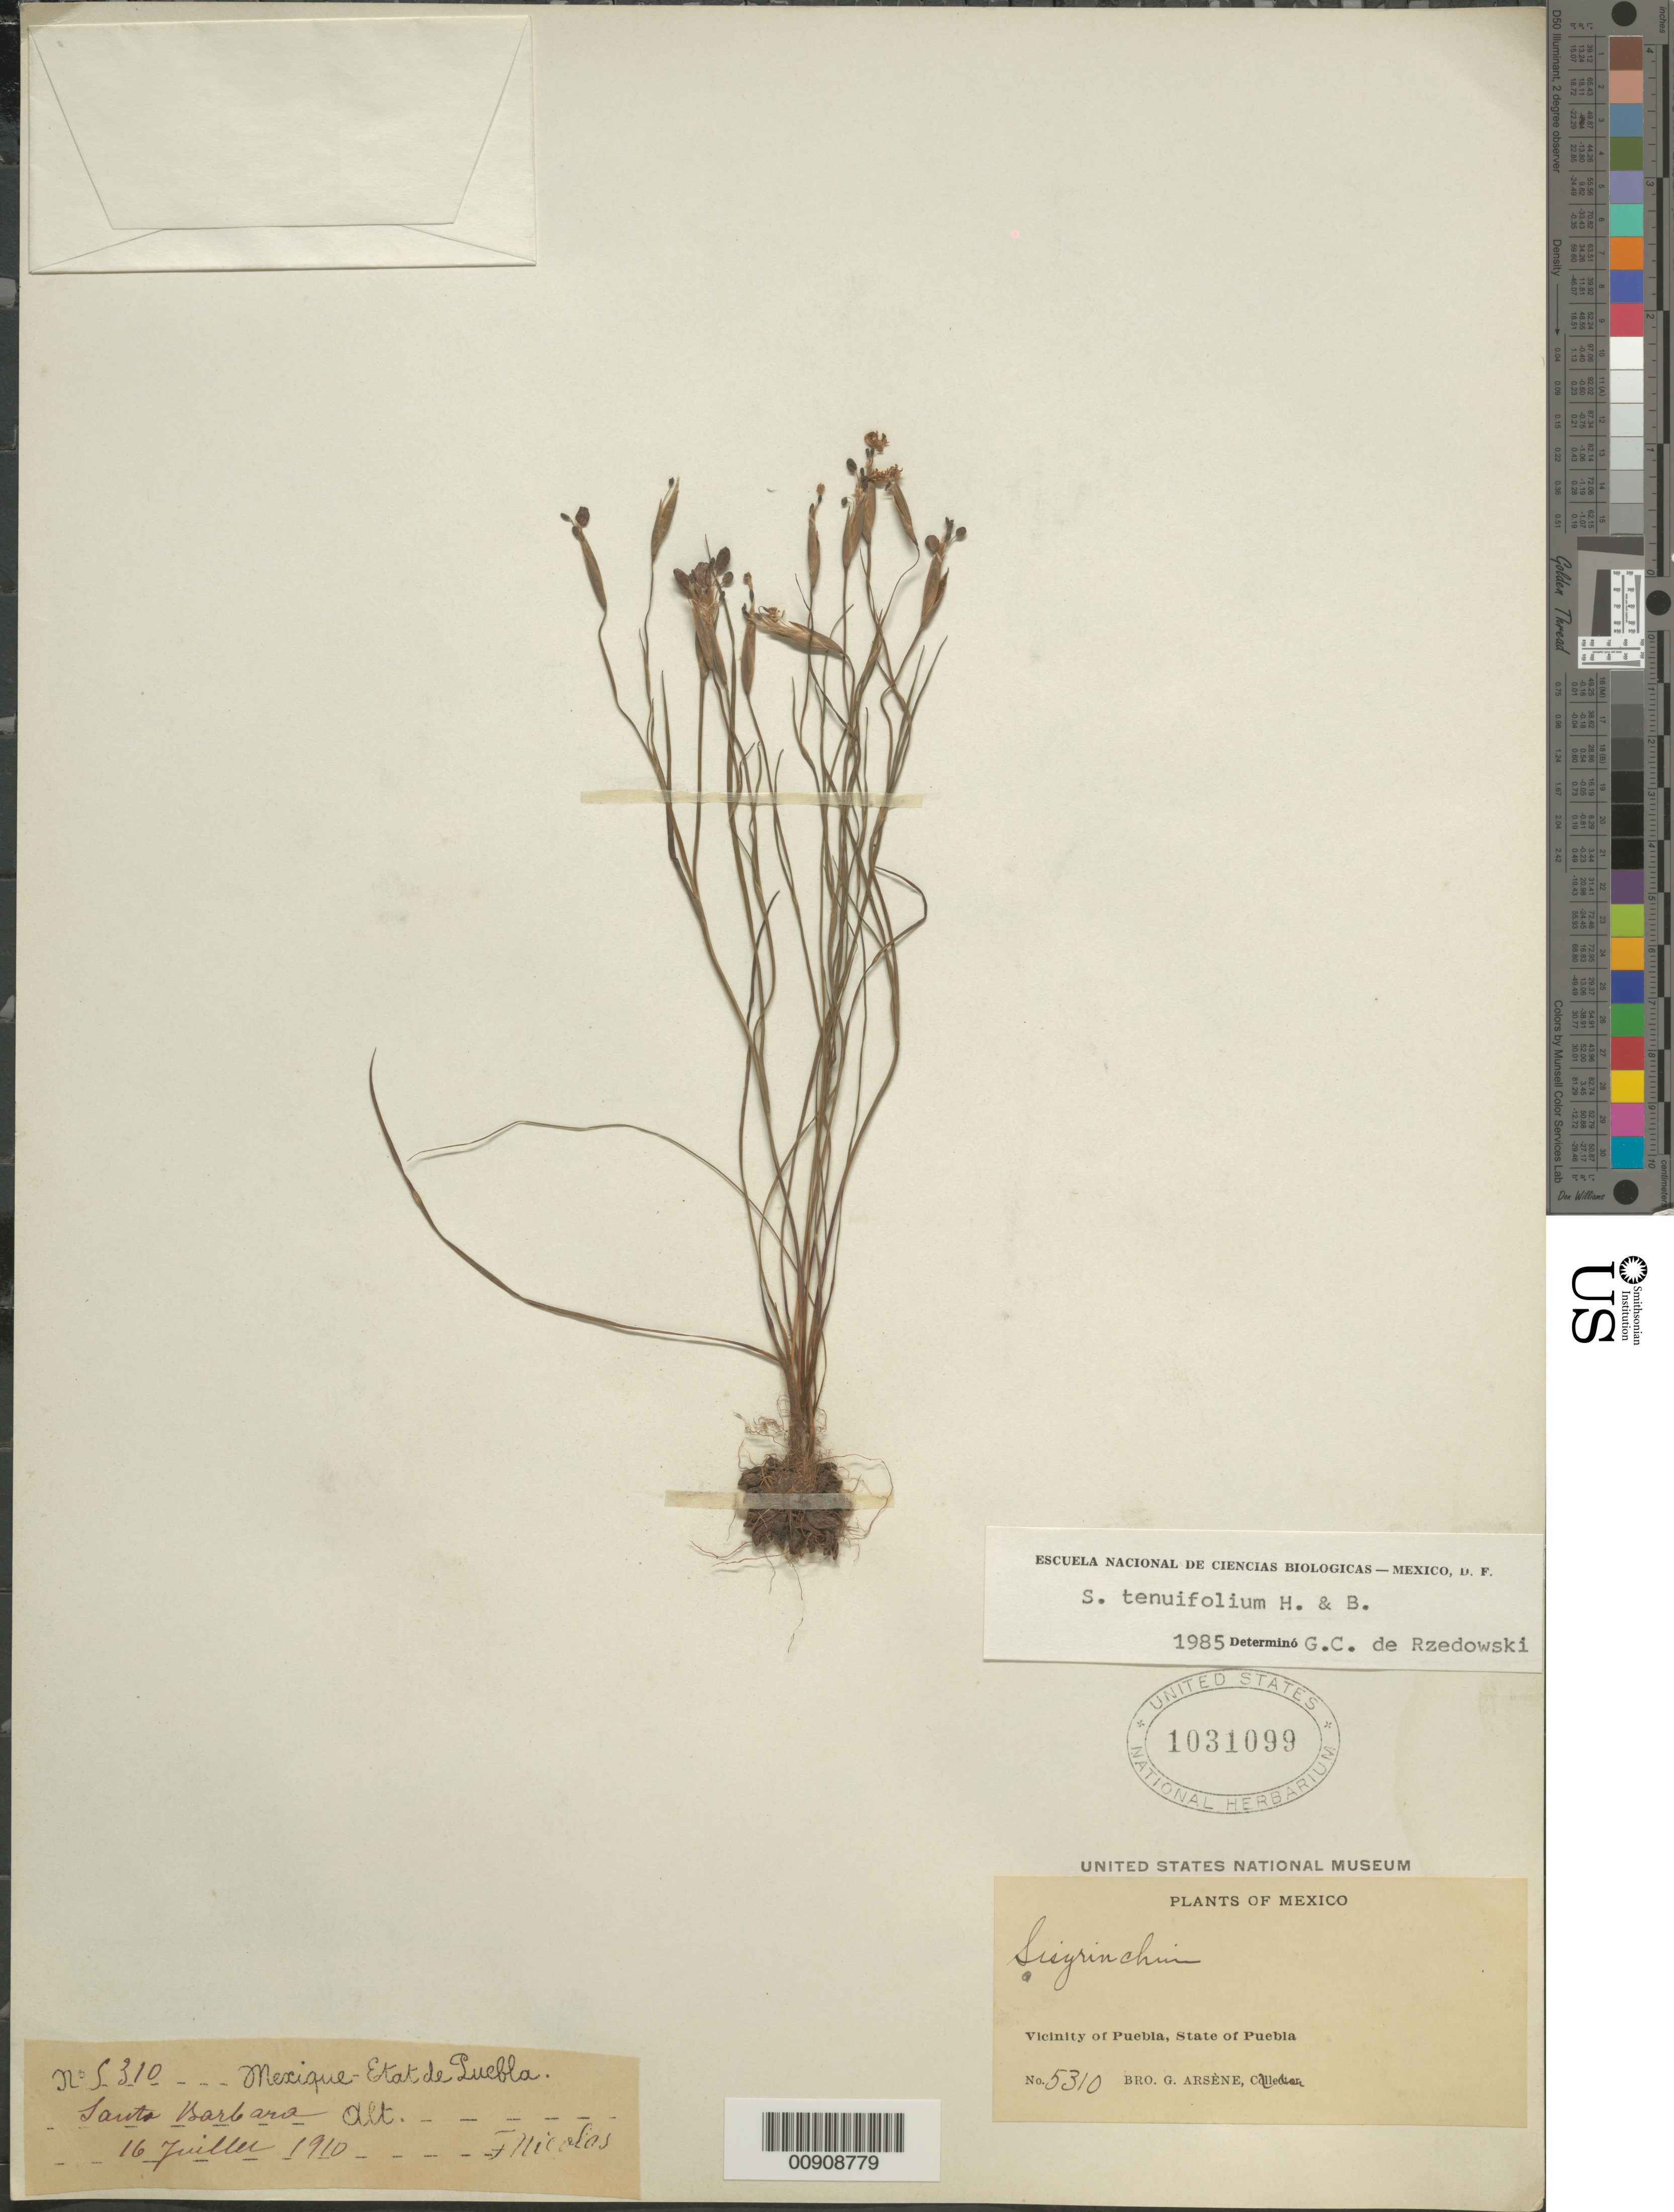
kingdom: Plantae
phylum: Tracheophyta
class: Liliopsida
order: Asparagales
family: Iridaceae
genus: Sisyrinchium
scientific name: Sisyrinchium tenuifolium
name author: Humb. & Bonpl. ex Willd.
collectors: B. Nicolas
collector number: Arsène, Bro. G. No. 5310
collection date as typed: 16 Jul 1910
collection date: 1910-07-16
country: Mexico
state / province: Puebla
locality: Santa Barbara. Vicinity of Puebla, State of Puebla.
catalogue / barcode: US 1031099